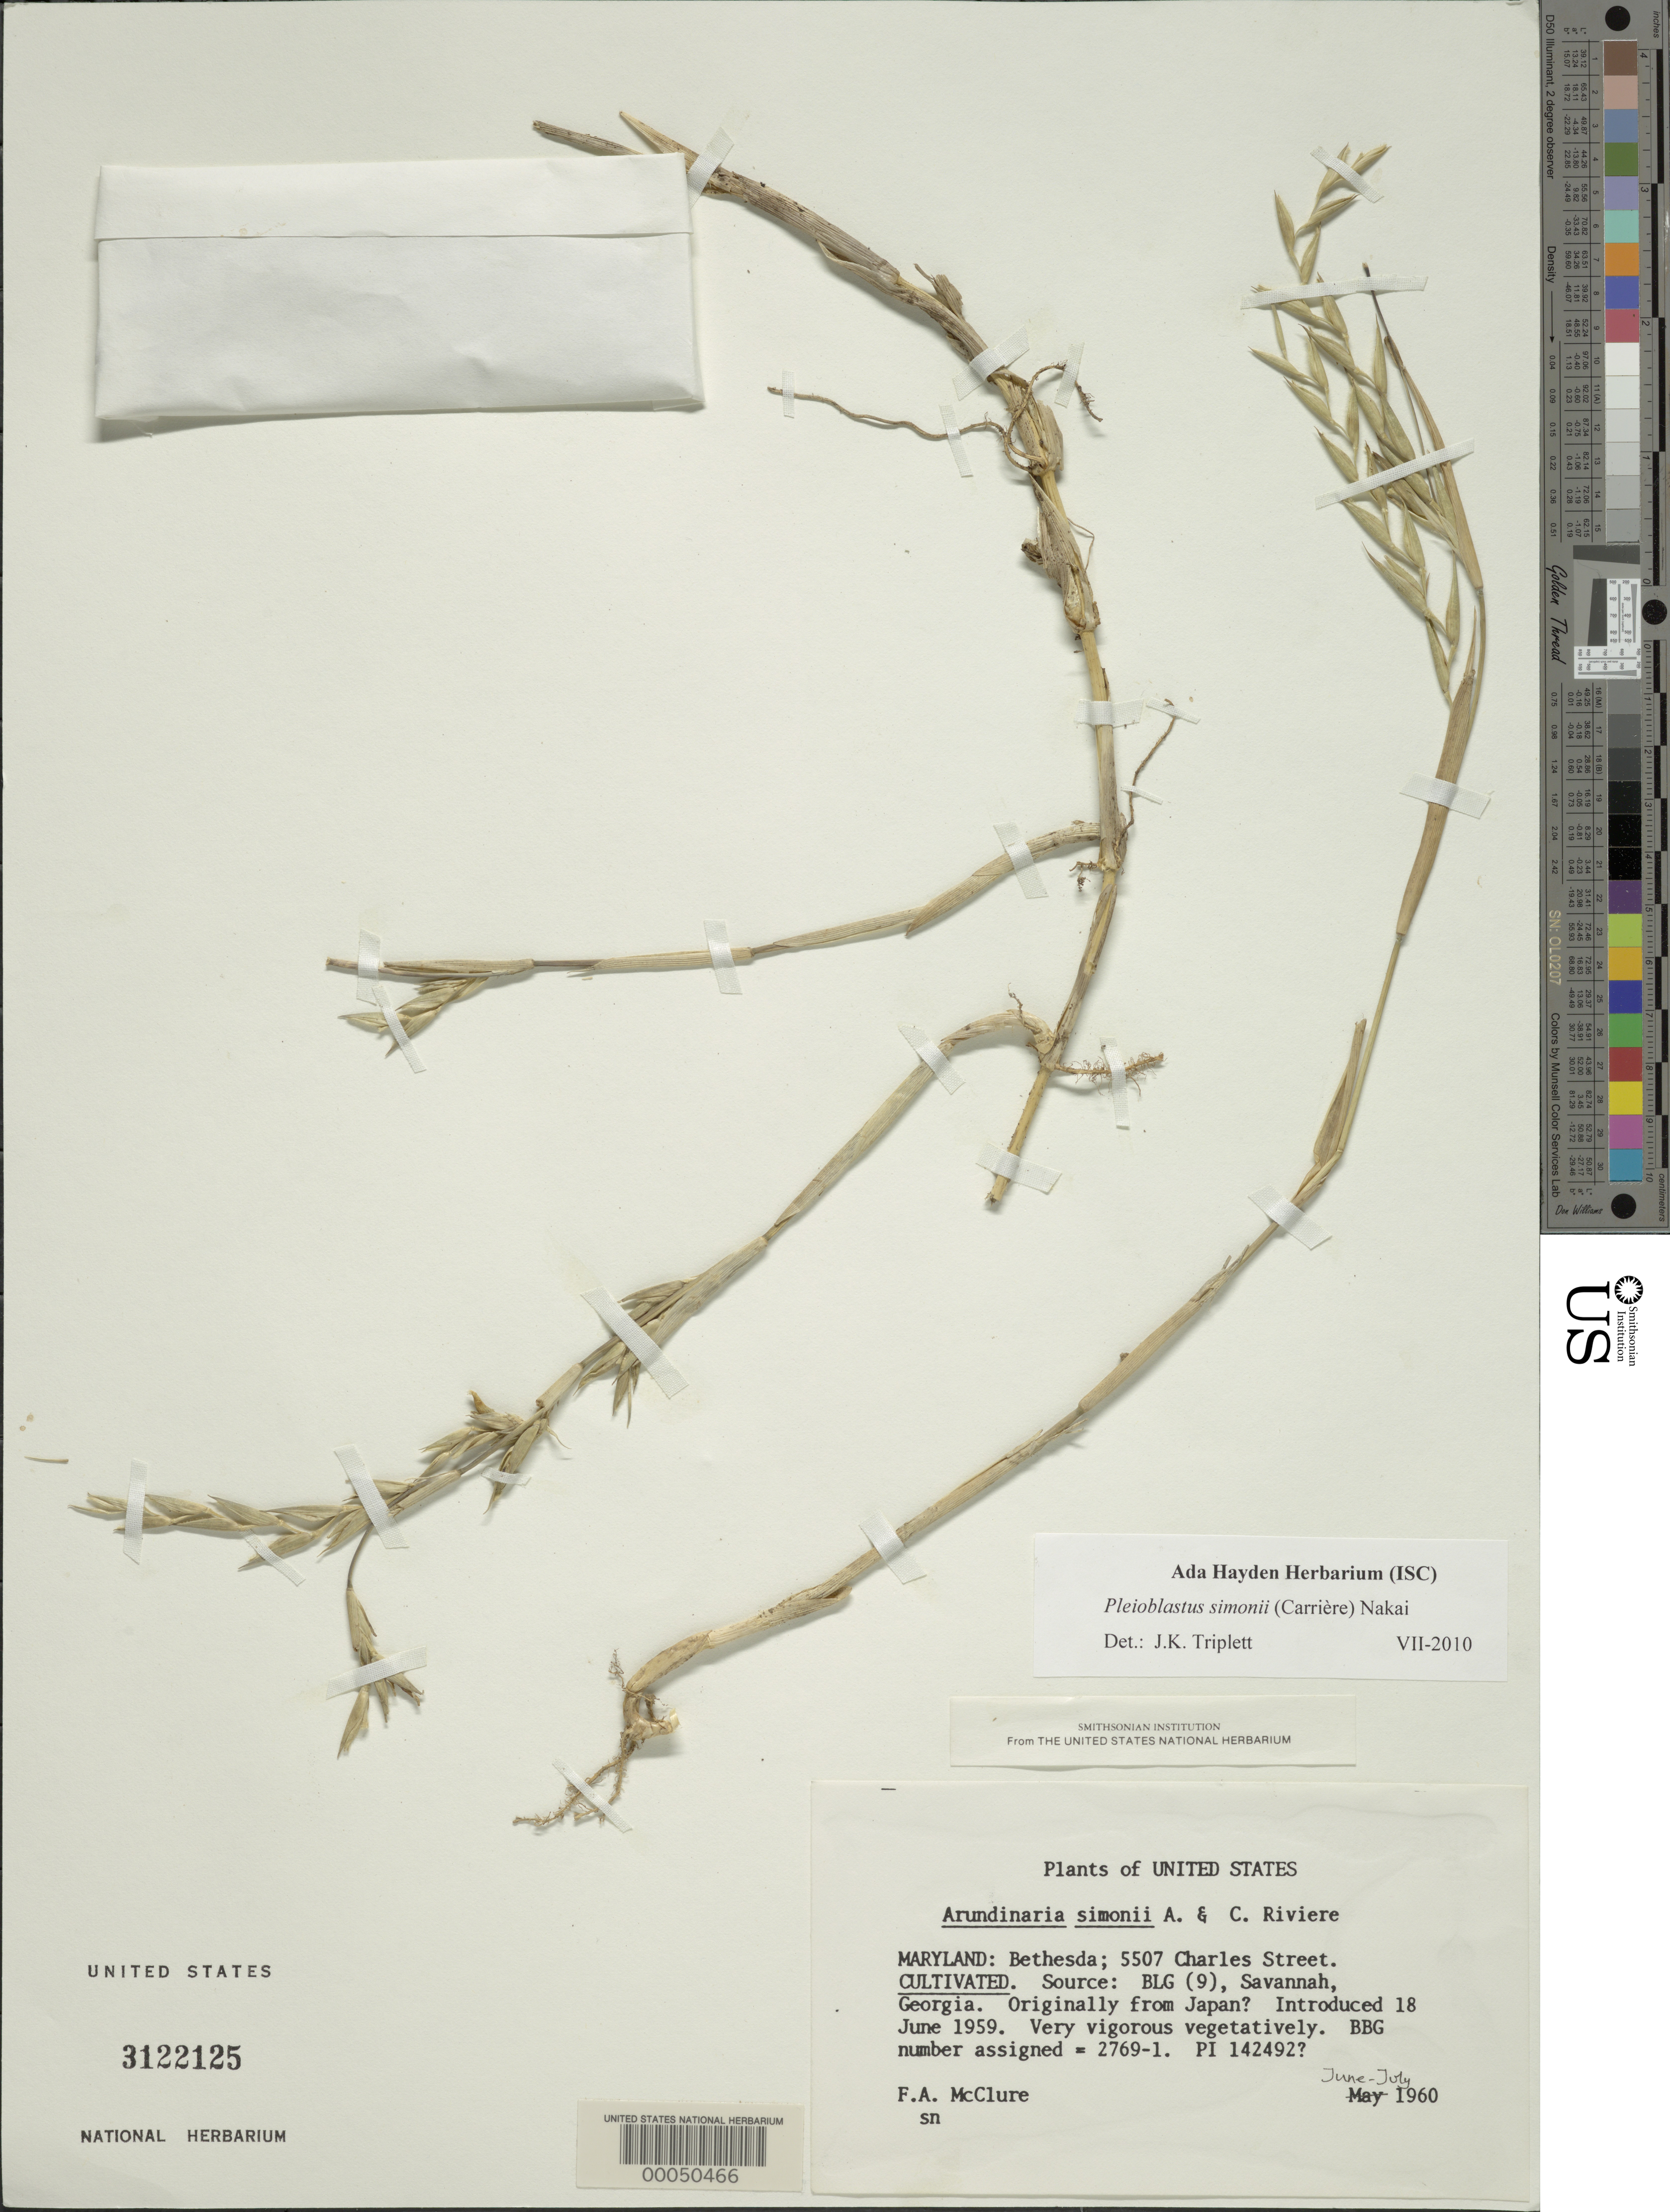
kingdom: Plantae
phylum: Tracheophyta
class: Liliopsida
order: Poales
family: Poaceae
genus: Pleioblastus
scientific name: Pleioblastus simonii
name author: (Carrière) Nakai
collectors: F. A. McClure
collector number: BBG 2769-1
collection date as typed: Jun 1960 to -- Jul 1960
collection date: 1960-06/1960-07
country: United States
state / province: Maryland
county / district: Montgomery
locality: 5507 Charles Street, Bethesda (McClure's garden)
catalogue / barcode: US 3122125